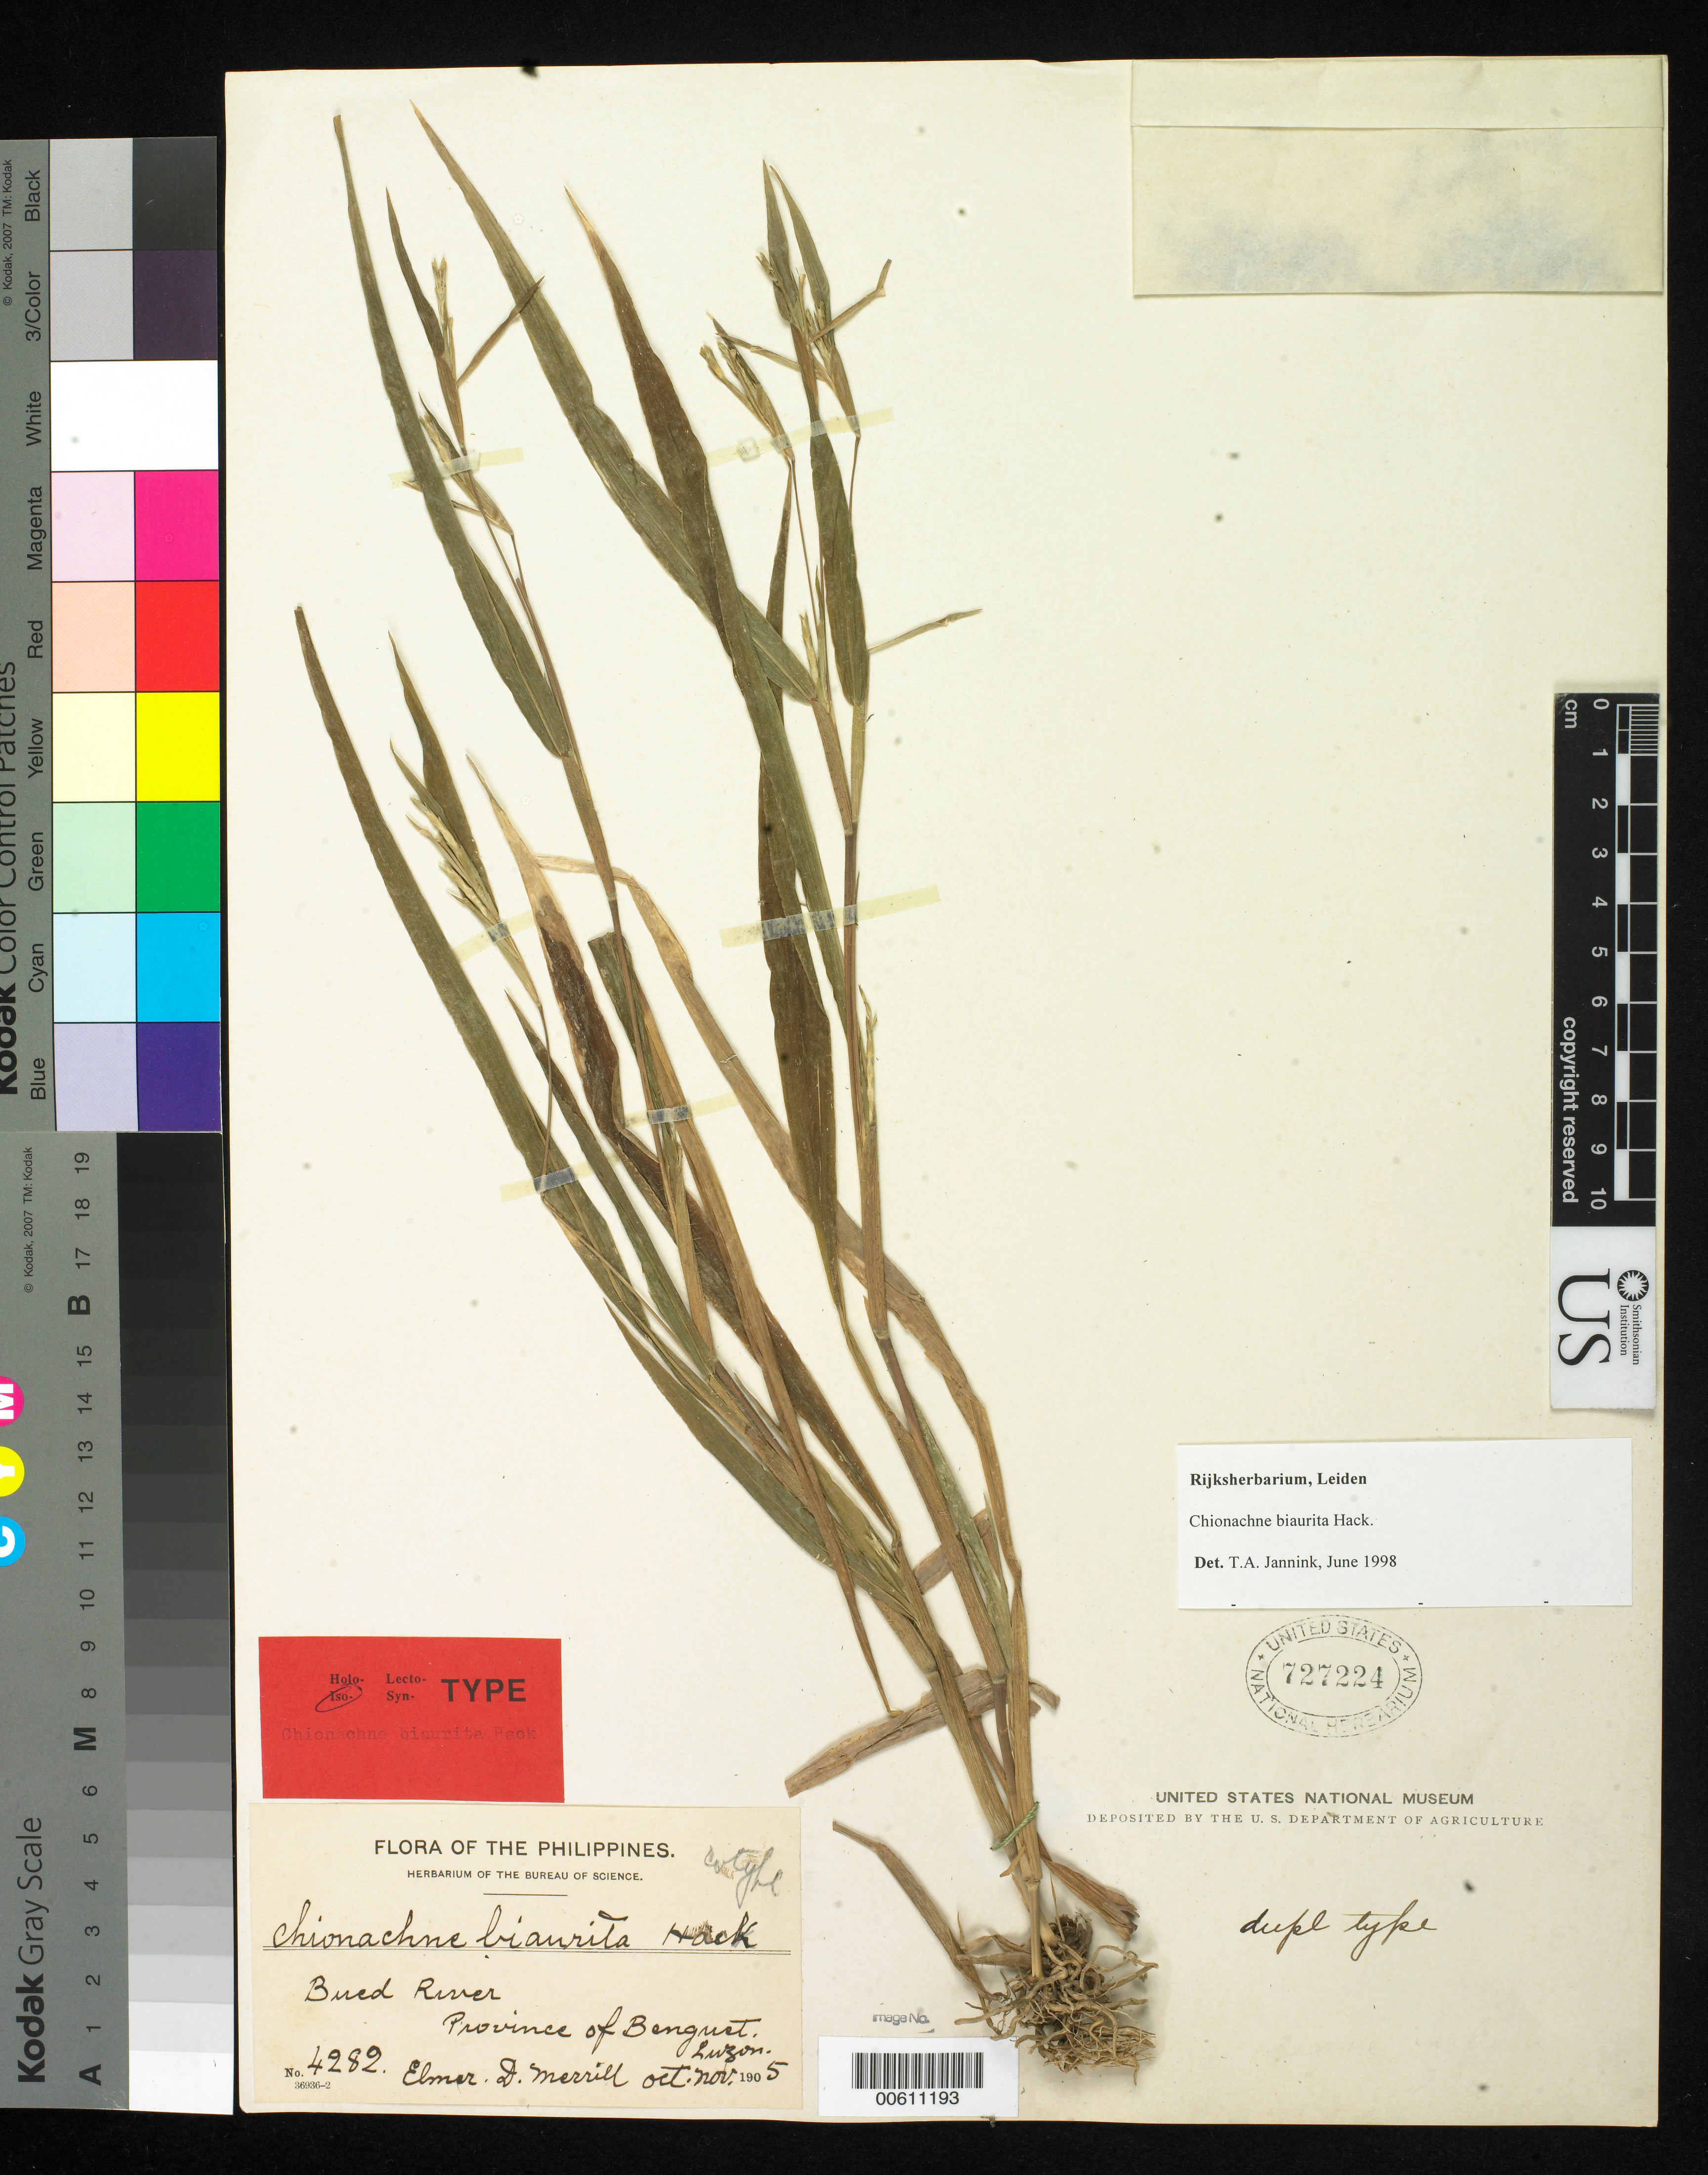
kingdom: Plantae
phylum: Tracheophyta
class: Liliopsida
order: Poales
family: Poaceae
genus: Chionachne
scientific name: Chionachne biaurita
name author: Hack.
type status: Isotype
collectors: E. D. Merrill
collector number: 4282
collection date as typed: Oct 1905 to -- Nov 1905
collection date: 1905-10/1905-11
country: Philippines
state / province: Cordillera (Administrative Region)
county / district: Benguet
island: Luzon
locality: Bued River.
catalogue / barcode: US 727224